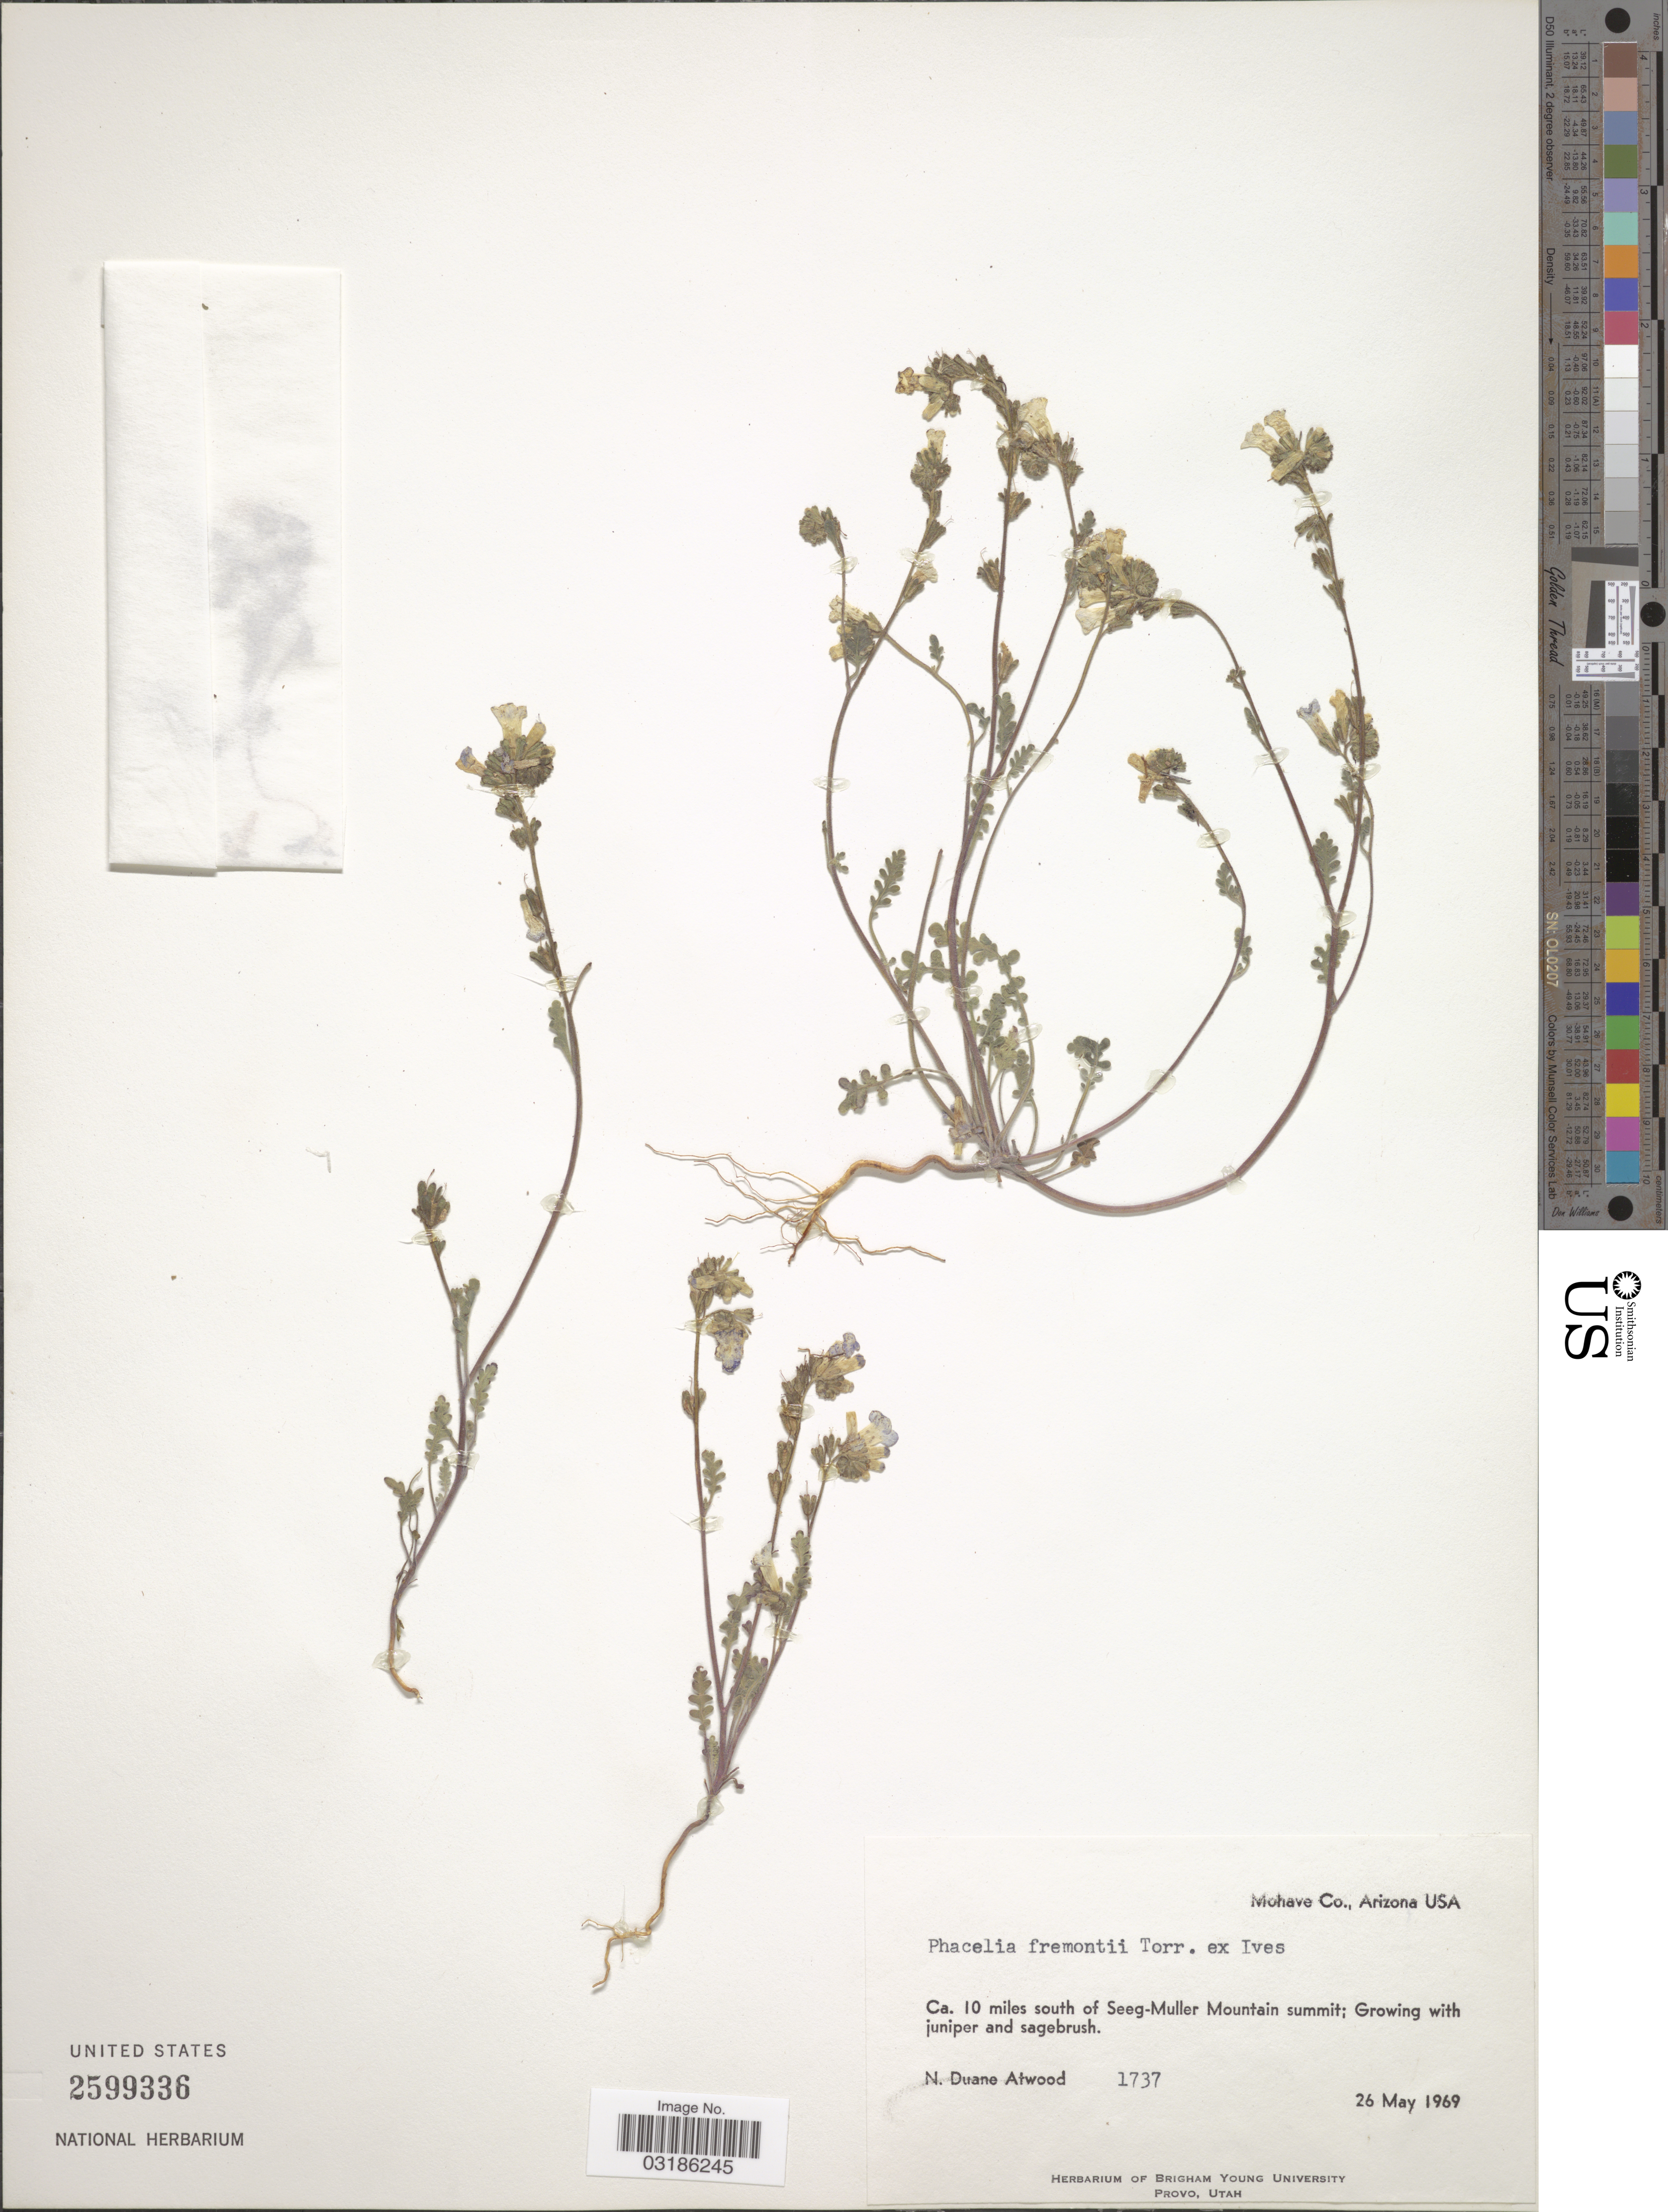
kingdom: Plantae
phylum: Tracheophyta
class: Magnoliopsida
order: Boraginales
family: Hydrophyllaceae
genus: Phacelia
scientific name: Phacelia fremontii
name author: Torr.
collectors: N. Atwood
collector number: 1737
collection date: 1969-05-26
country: United States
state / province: Arizona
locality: Mohave Co. Ca. 10 miles south of Seeg-Muller Mountain summit.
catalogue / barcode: US 2599336